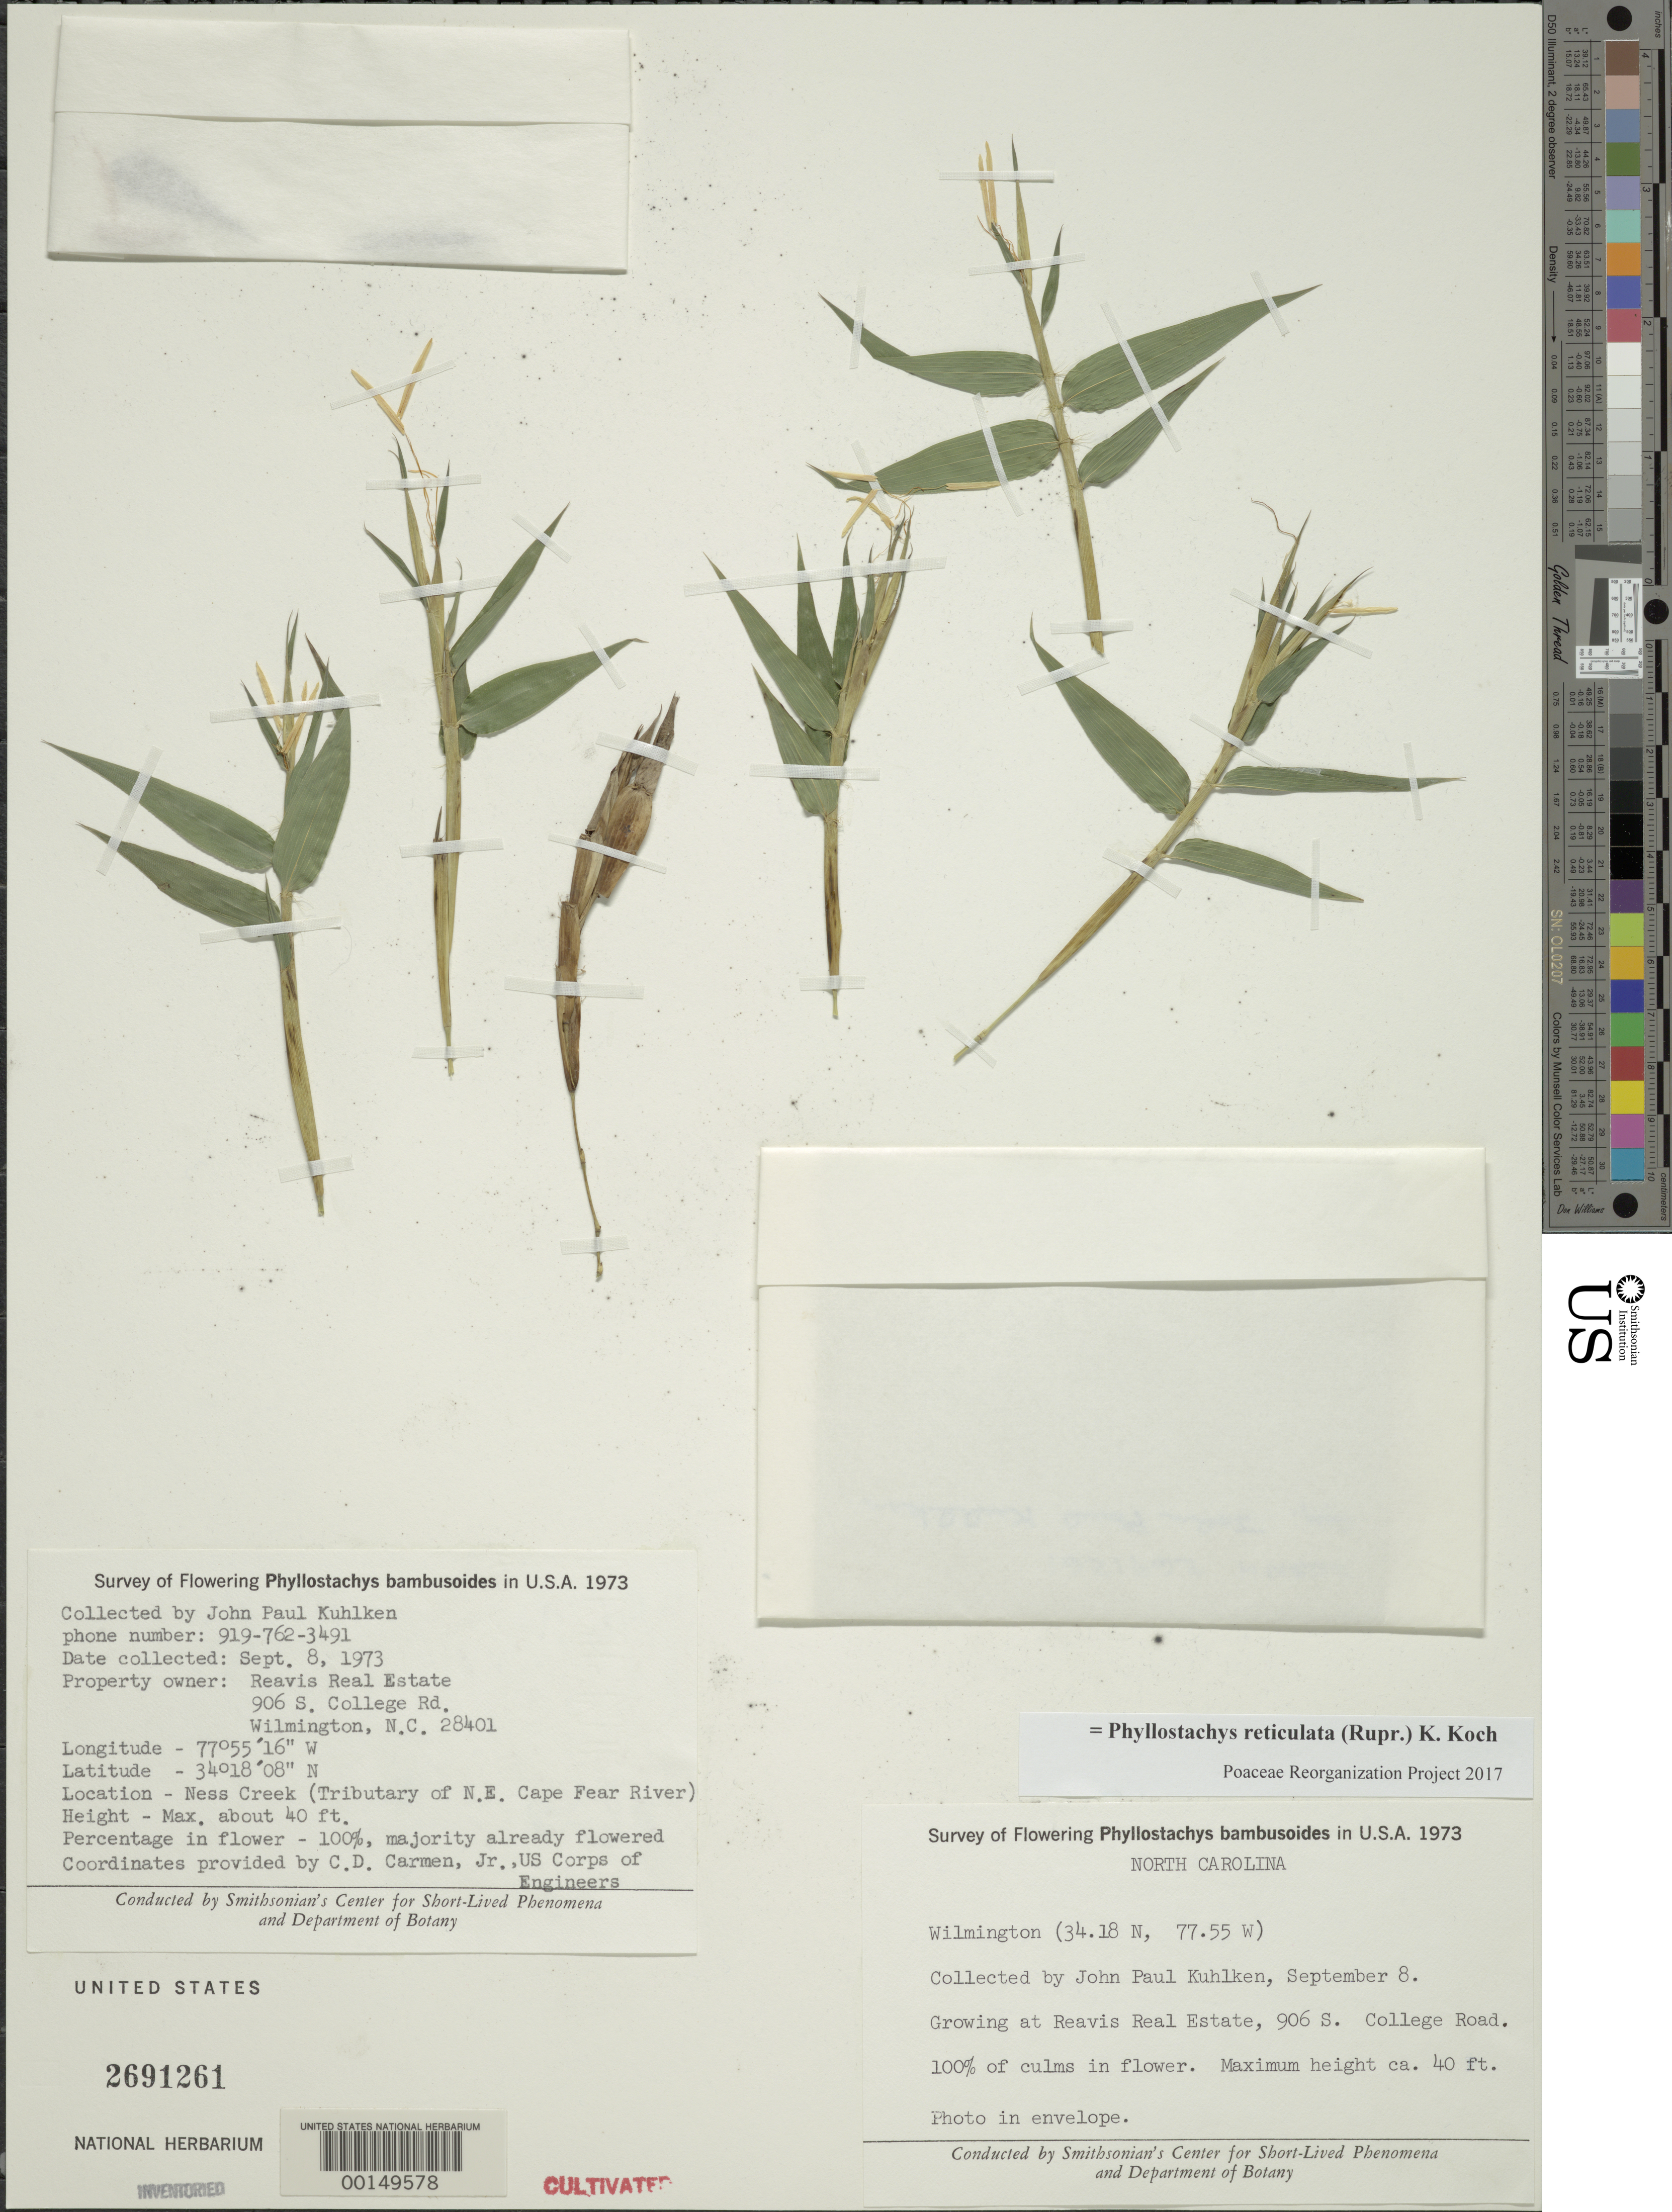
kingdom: Plantae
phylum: Tracheophyta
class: Liliopsida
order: Poales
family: Poaceae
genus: Phyllostachys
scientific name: Phyllostachys reticulata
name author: (Rupr.) K. Koch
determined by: Poaceae Reorganization Project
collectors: J. Kuhlken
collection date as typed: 08 Sep 1973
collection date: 1973-09-08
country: United States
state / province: North Carolina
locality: Wilmington, lat. 34 18'n: long. 77 55'n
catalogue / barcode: US 2691261